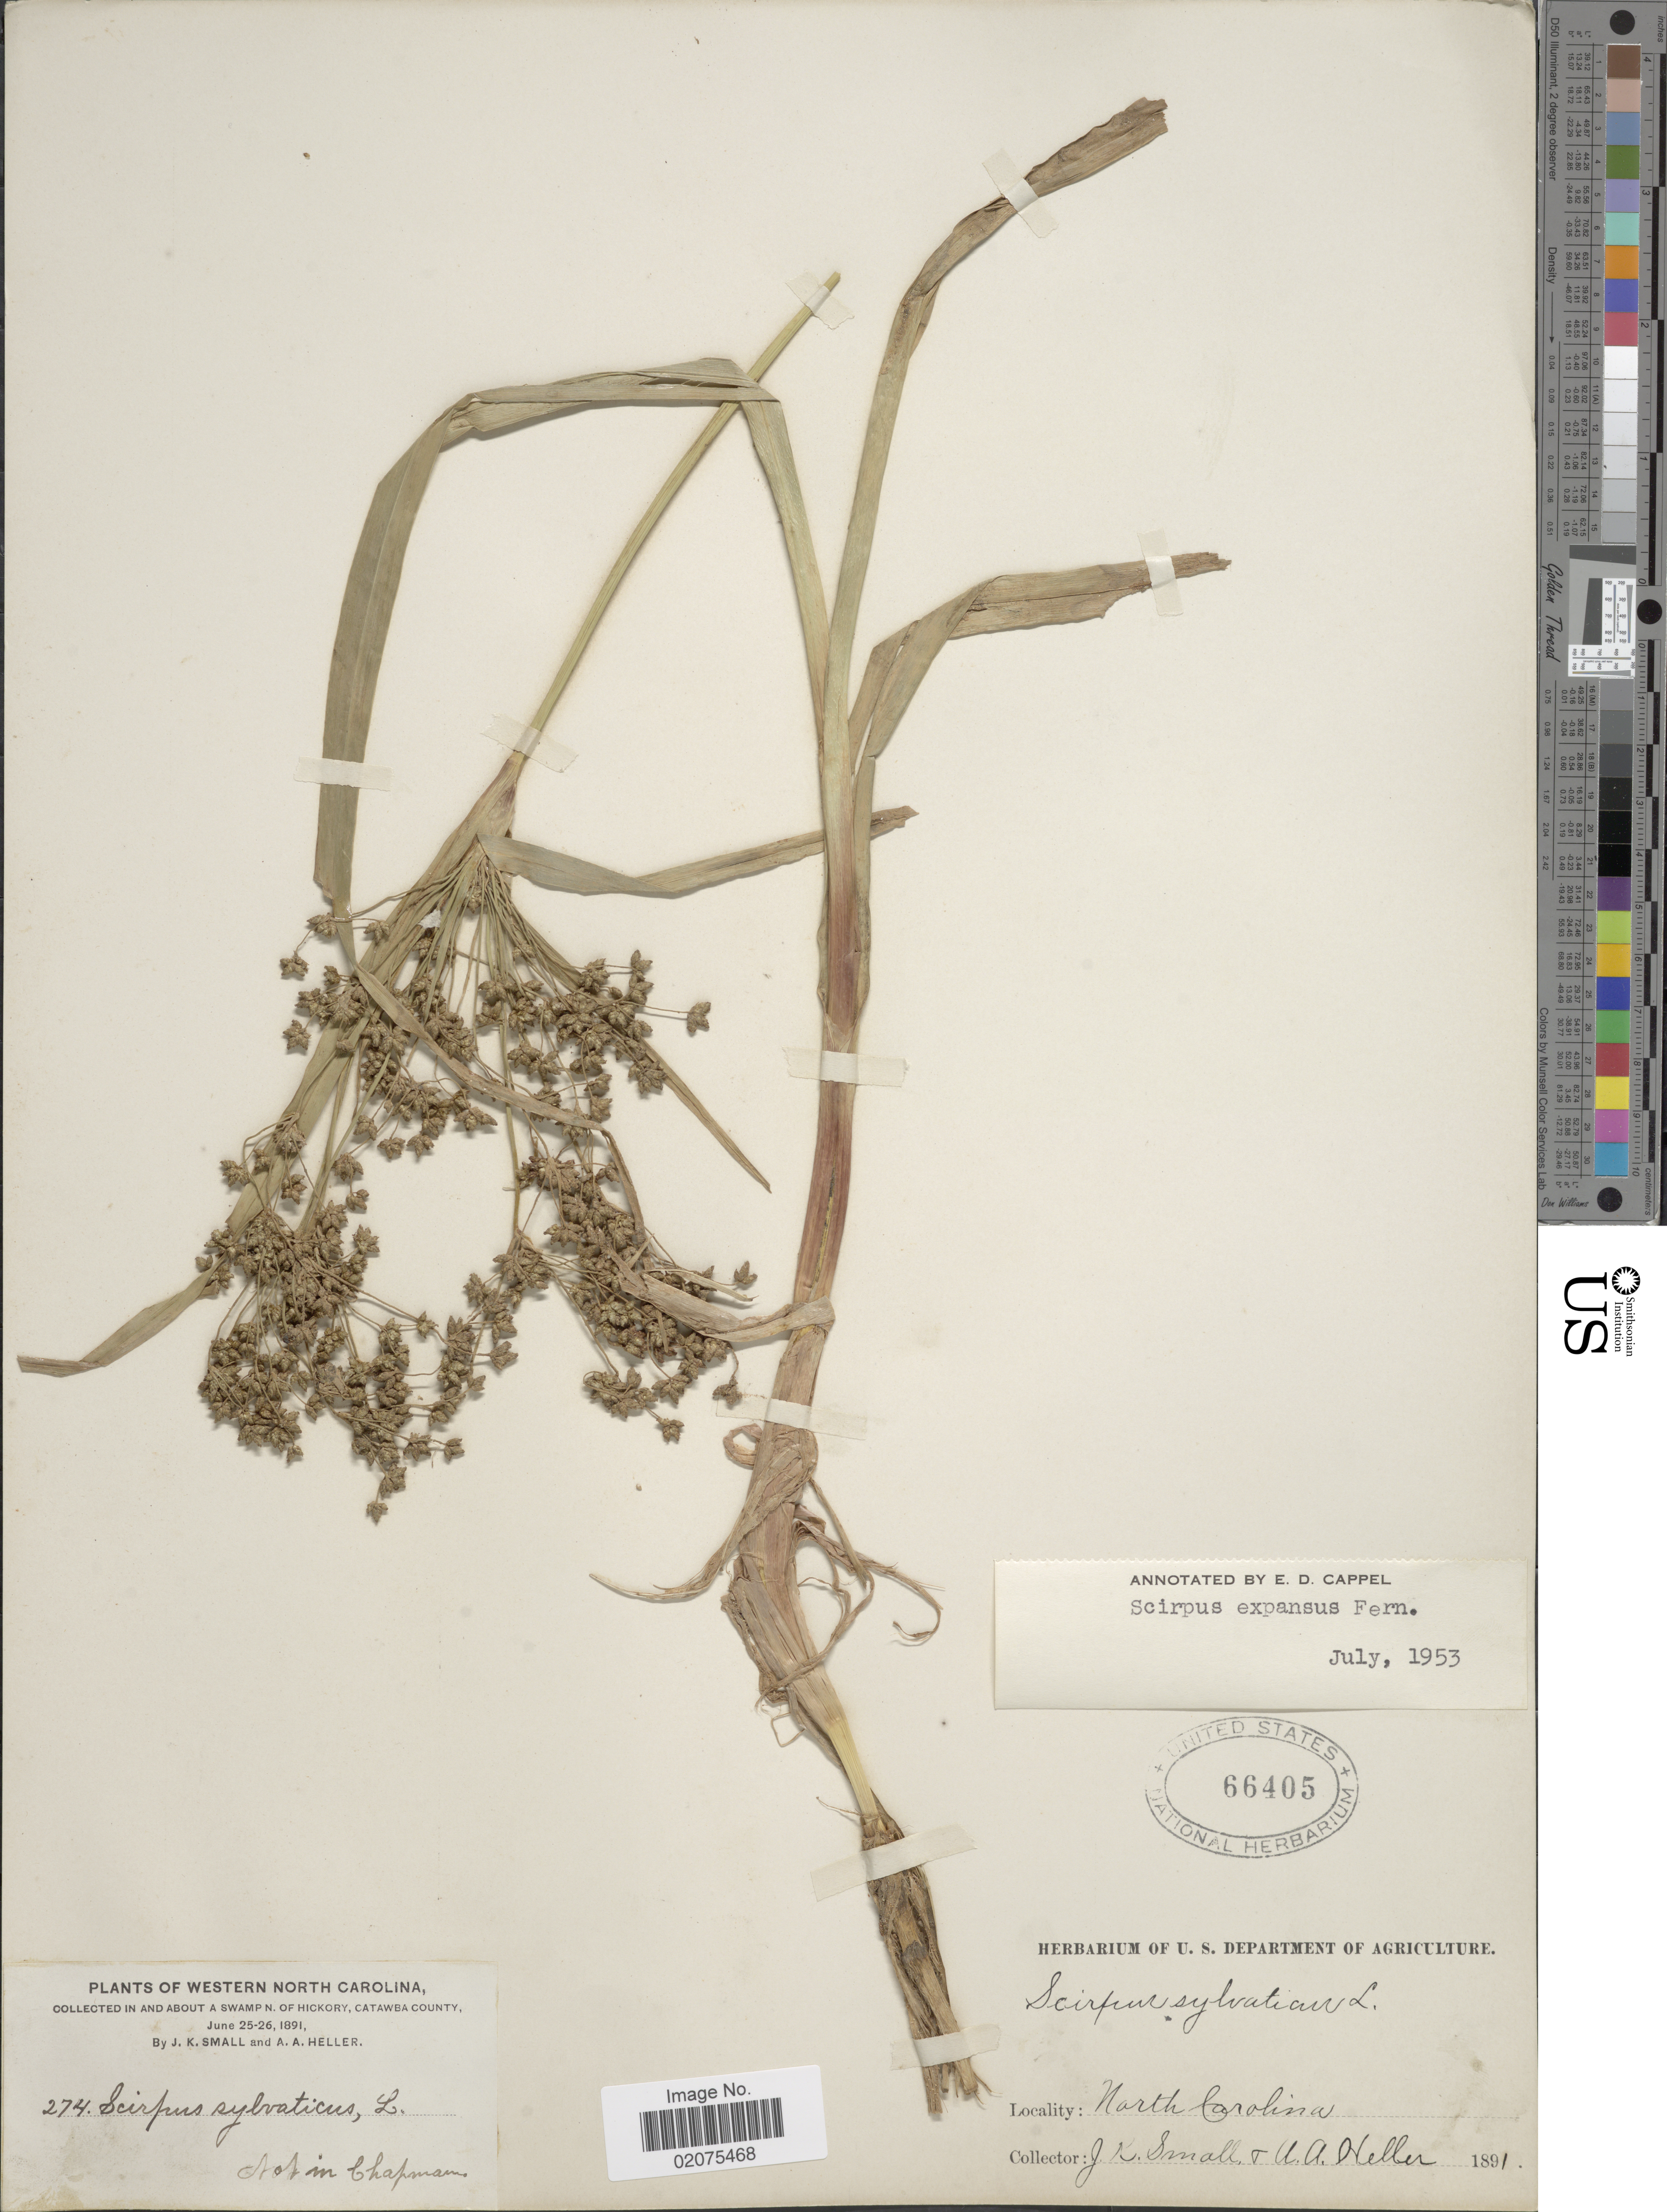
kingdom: Plantae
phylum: Tracheophyta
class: Liliopsida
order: Poales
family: Cyperaceae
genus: Scirpus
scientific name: Scirpus expansus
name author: Fernald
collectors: J. K. Small & A. A. Heller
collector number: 274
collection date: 1891-06-25/1891-06-26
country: United States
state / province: North Carolina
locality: Western North Carolina, in and about a swamn. of Hickery, Catawba County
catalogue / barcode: US 66405